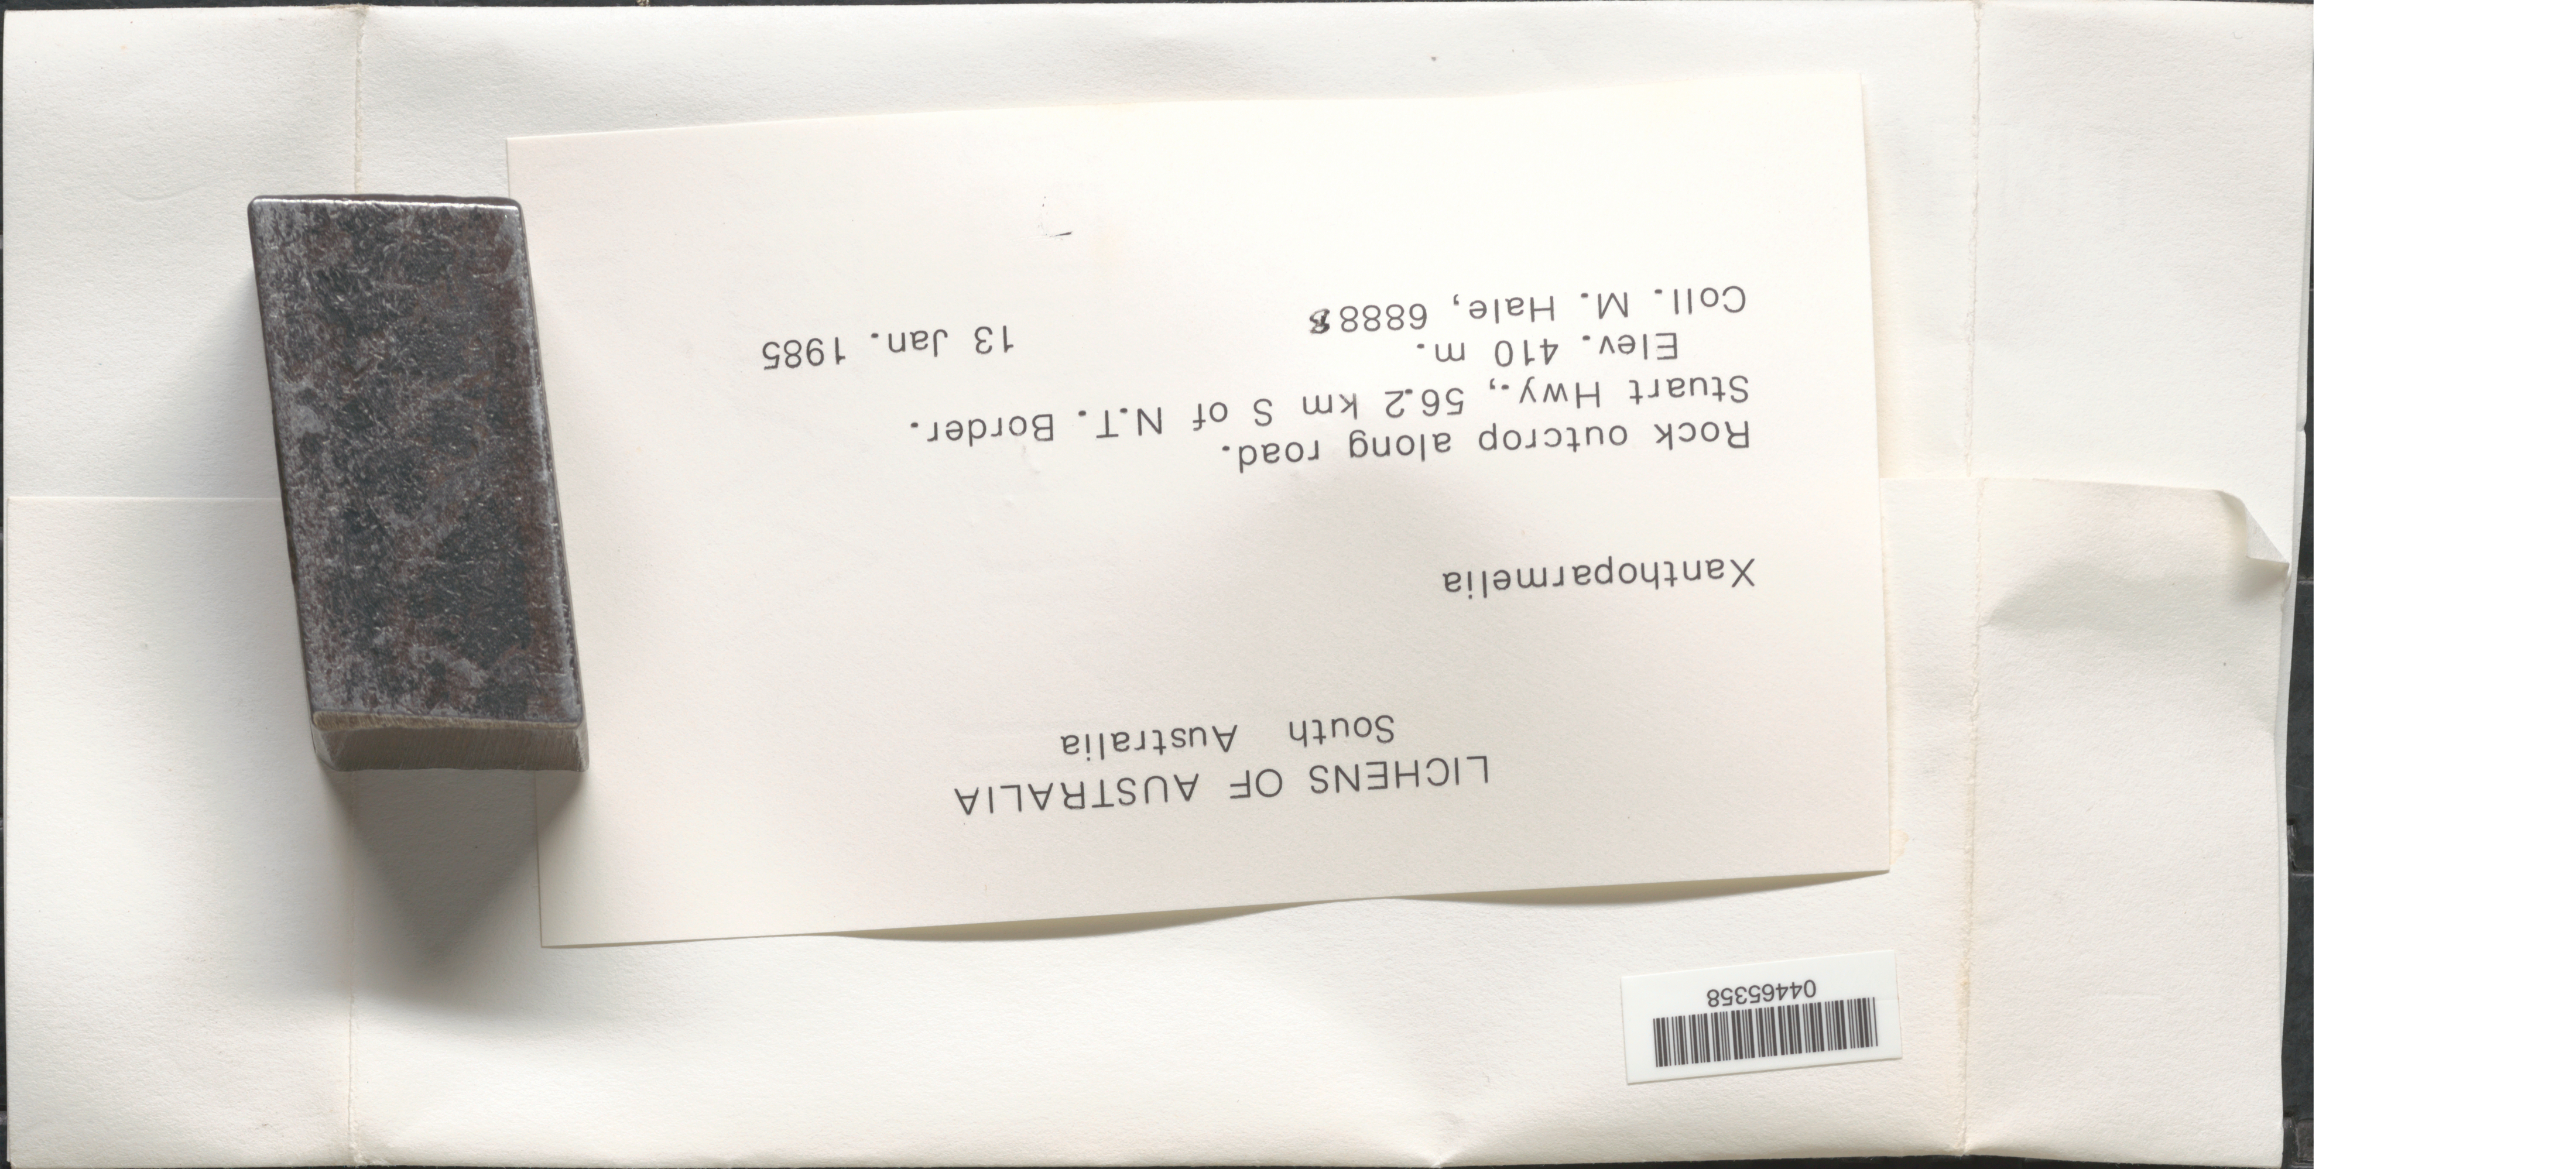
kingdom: Fungi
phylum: Ascomycota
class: Lecanoromycetes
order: Lecanorales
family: Parmeliaceae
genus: Xanthoparmelia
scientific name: Xanthoparmelia sp.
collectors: M. Hale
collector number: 68888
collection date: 1985-01-13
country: Australia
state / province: South Australia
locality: Stuart Hwy., 56.2 km S of N.T. Border.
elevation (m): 410